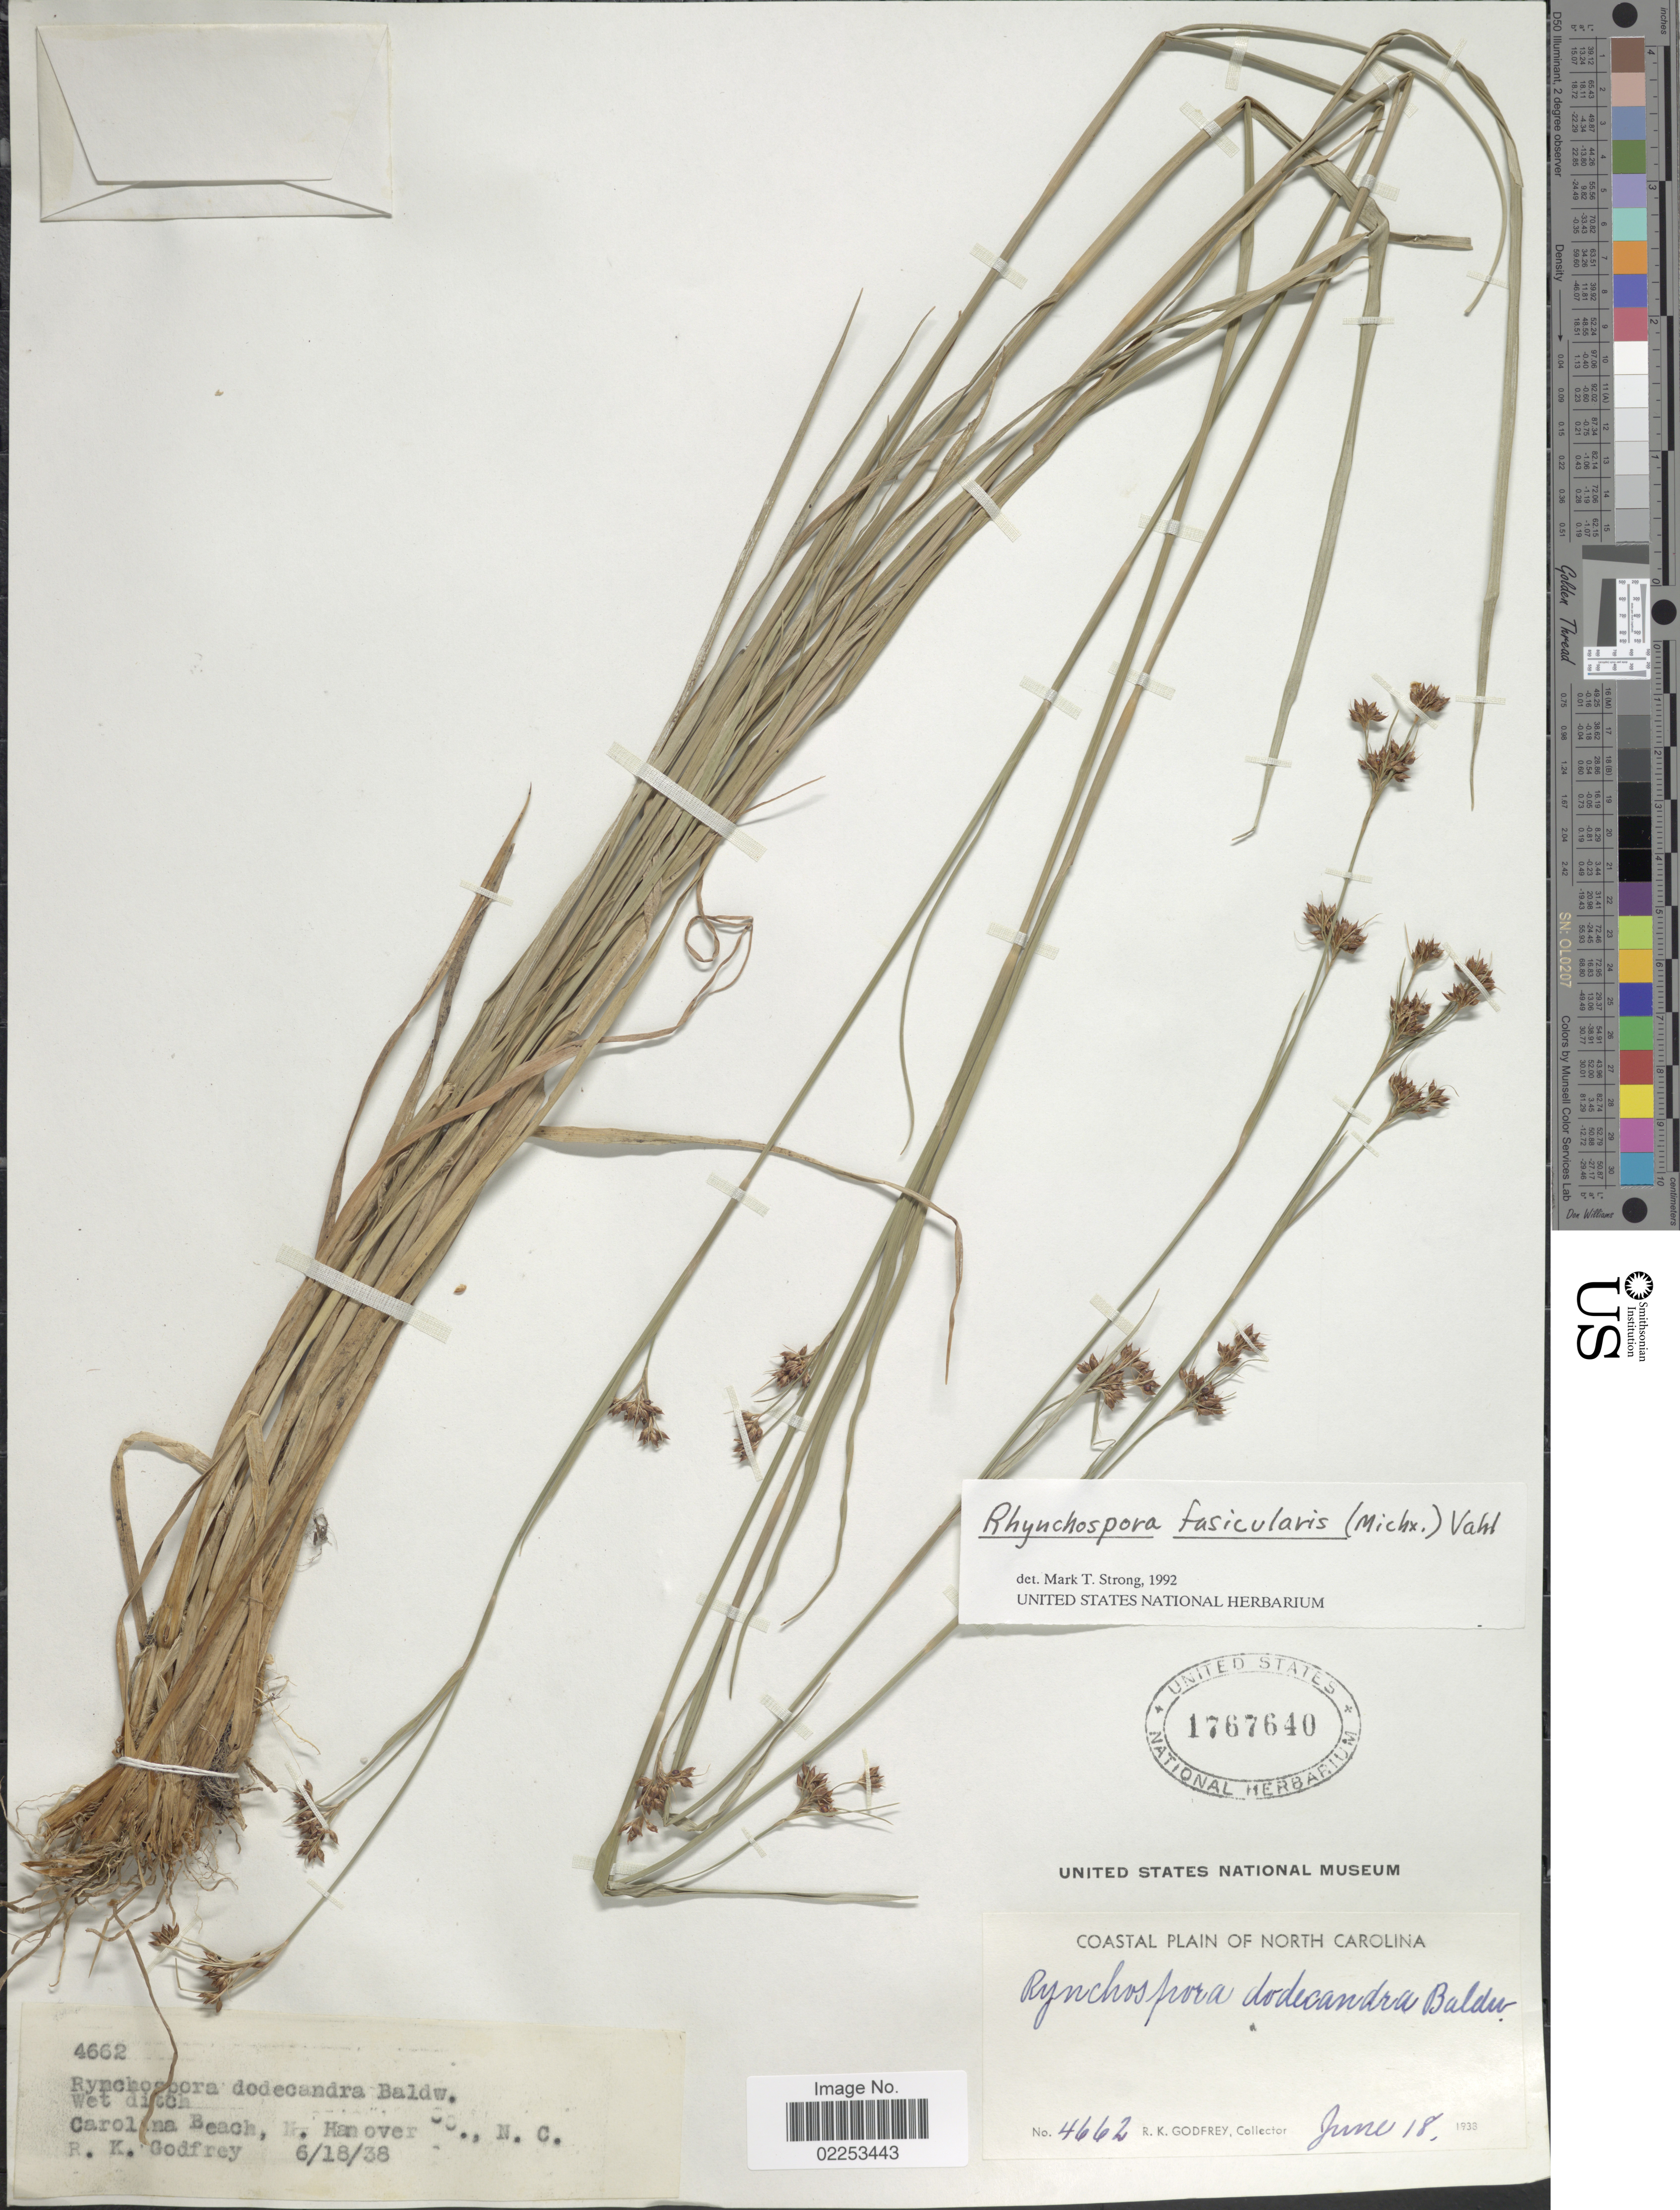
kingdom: Plantae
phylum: Tracheophyta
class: Liliopsida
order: Poales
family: Cyperaceae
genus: Rhynchospora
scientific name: Rhynchospora fascicularis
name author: (Michx.) Vahl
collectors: R. K. Godfrey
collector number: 4662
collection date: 1938-06-18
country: United States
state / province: North Carolina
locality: Coastal Plain of North Carolina, Wet ditch, Carolina Beach, N. Hanover Co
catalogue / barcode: US 1767640